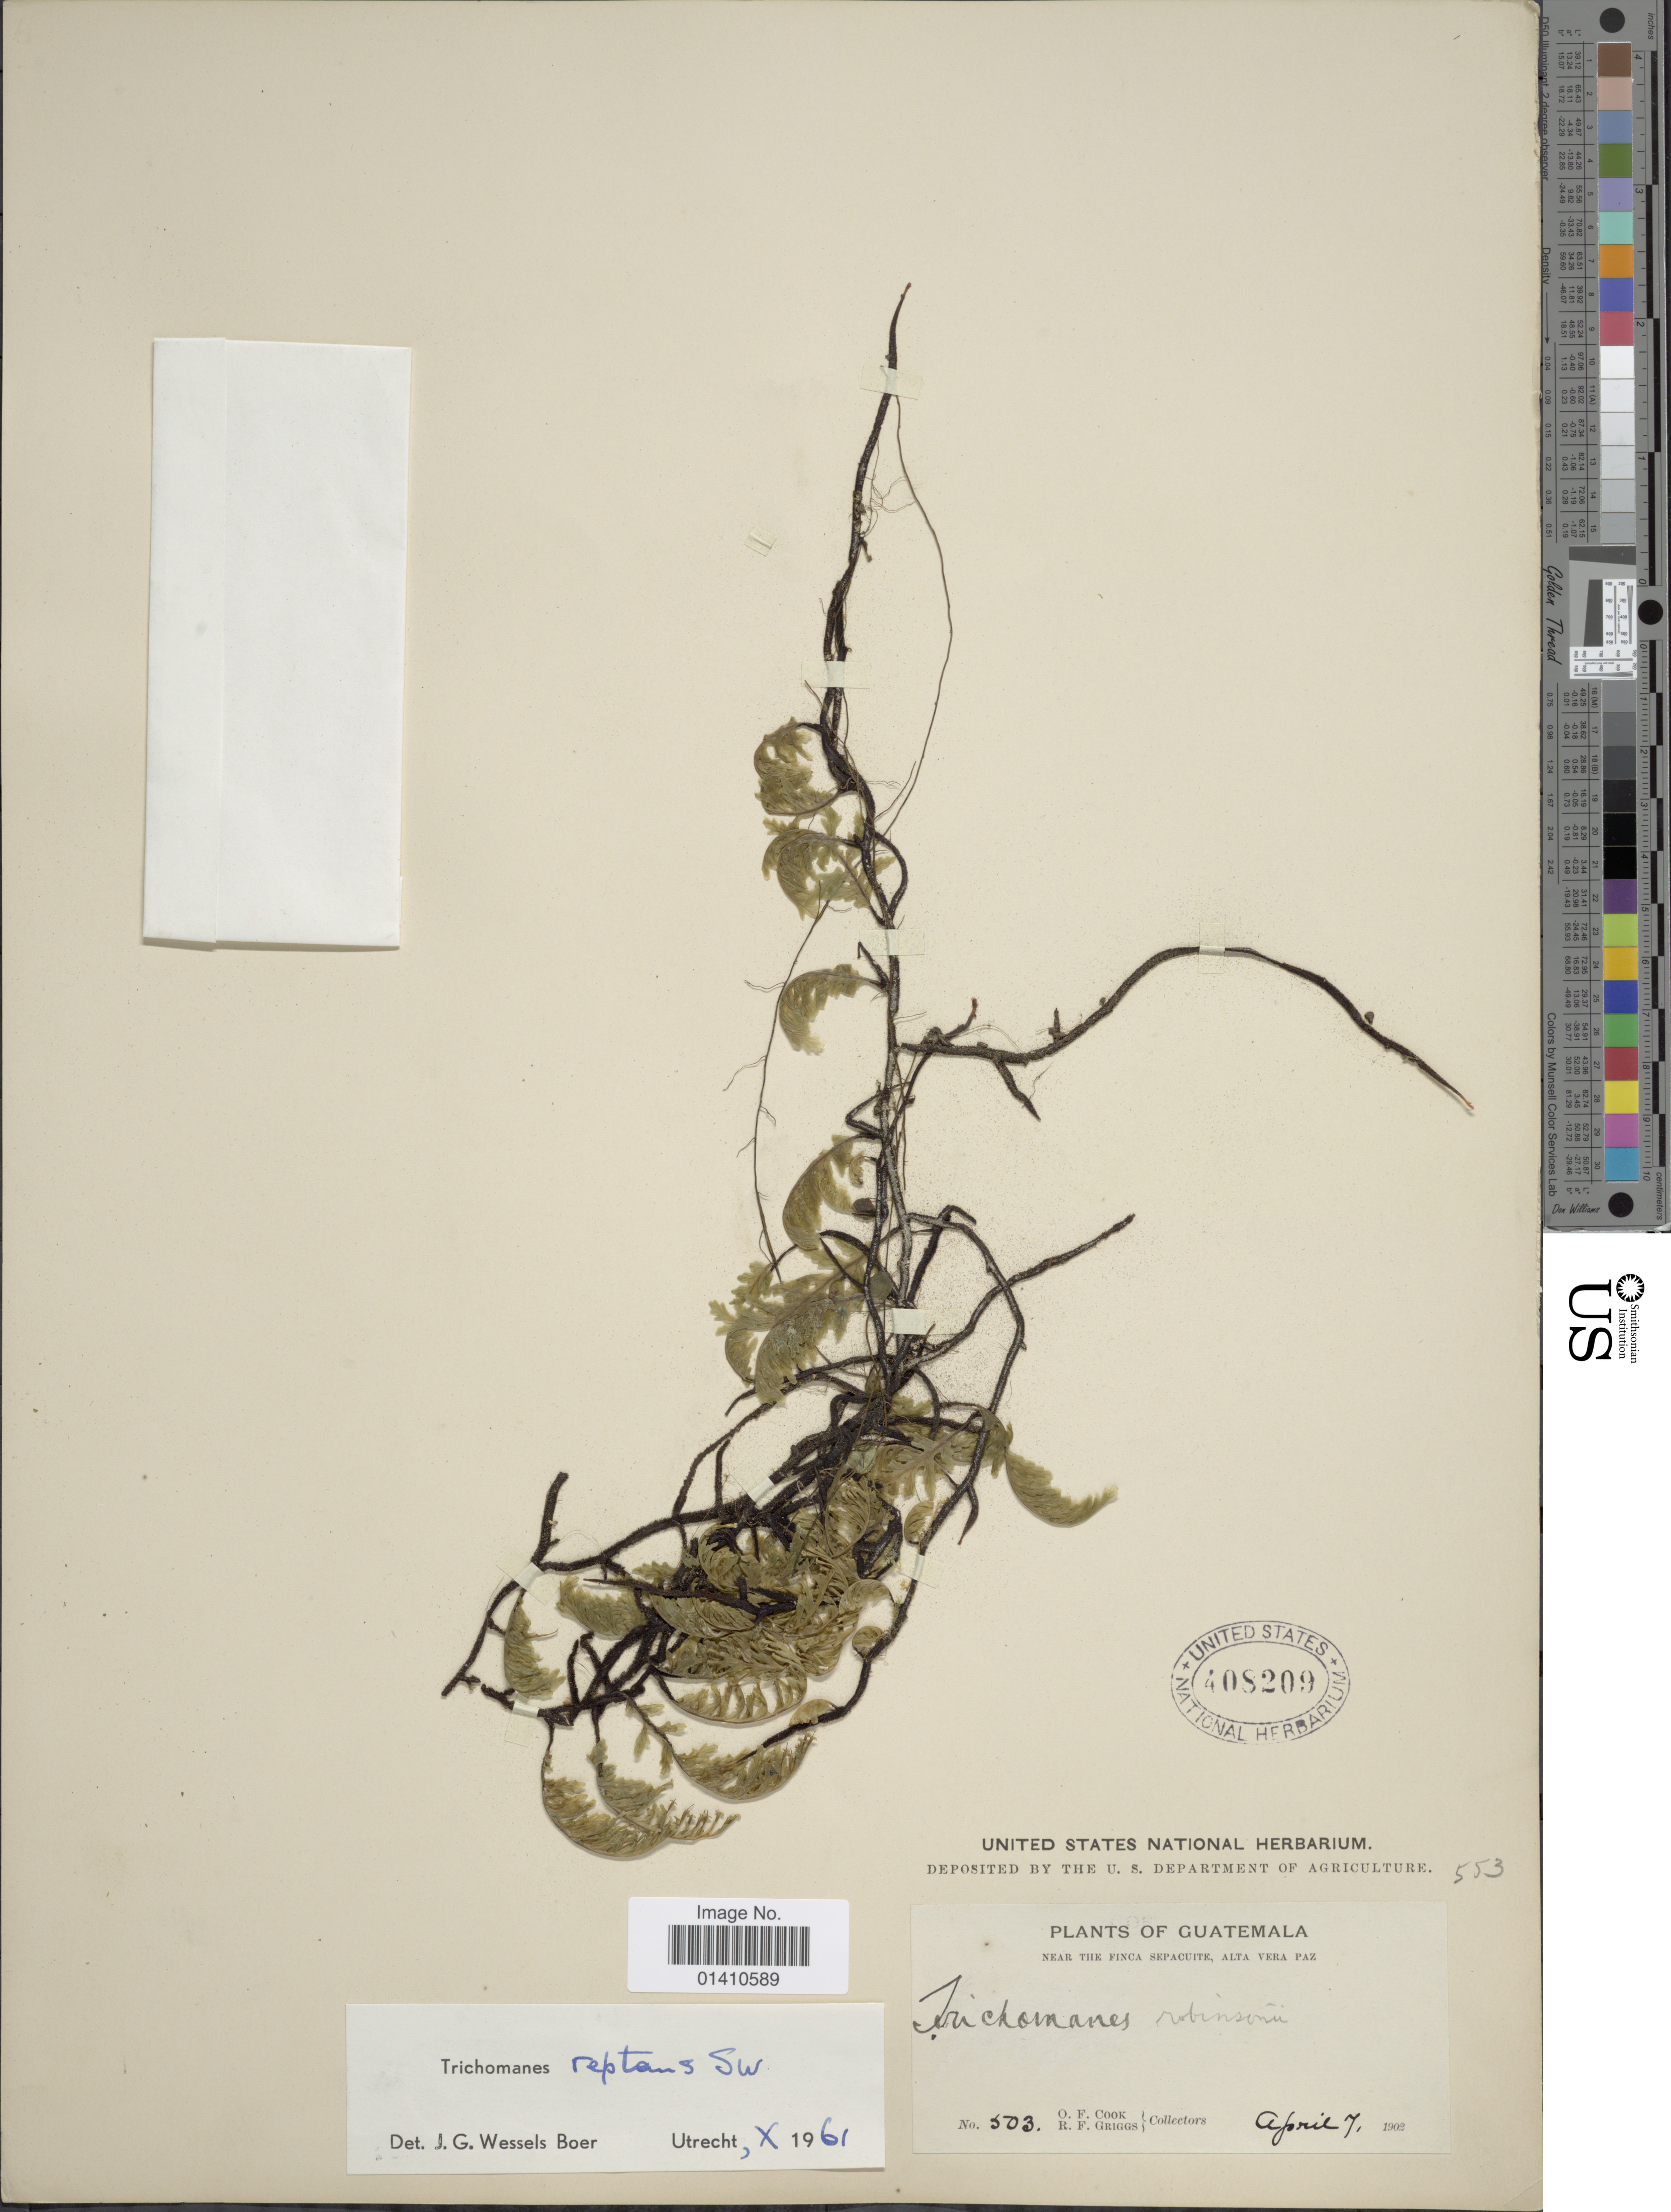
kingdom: Plantae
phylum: Tracheophyta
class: Polypodiopsida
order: Hymenophyllales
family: Hymenophyllaceae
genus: Didymoglossum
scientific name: Didymoglossum reptans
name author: (Sw.) C. Presl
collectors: O. F. Cook & R. F. Griggs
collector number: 503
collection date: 1902-04-07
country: Guatemala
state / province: Alta Verapaz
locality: Near The FInca Sepacuite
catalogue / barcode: US 408209